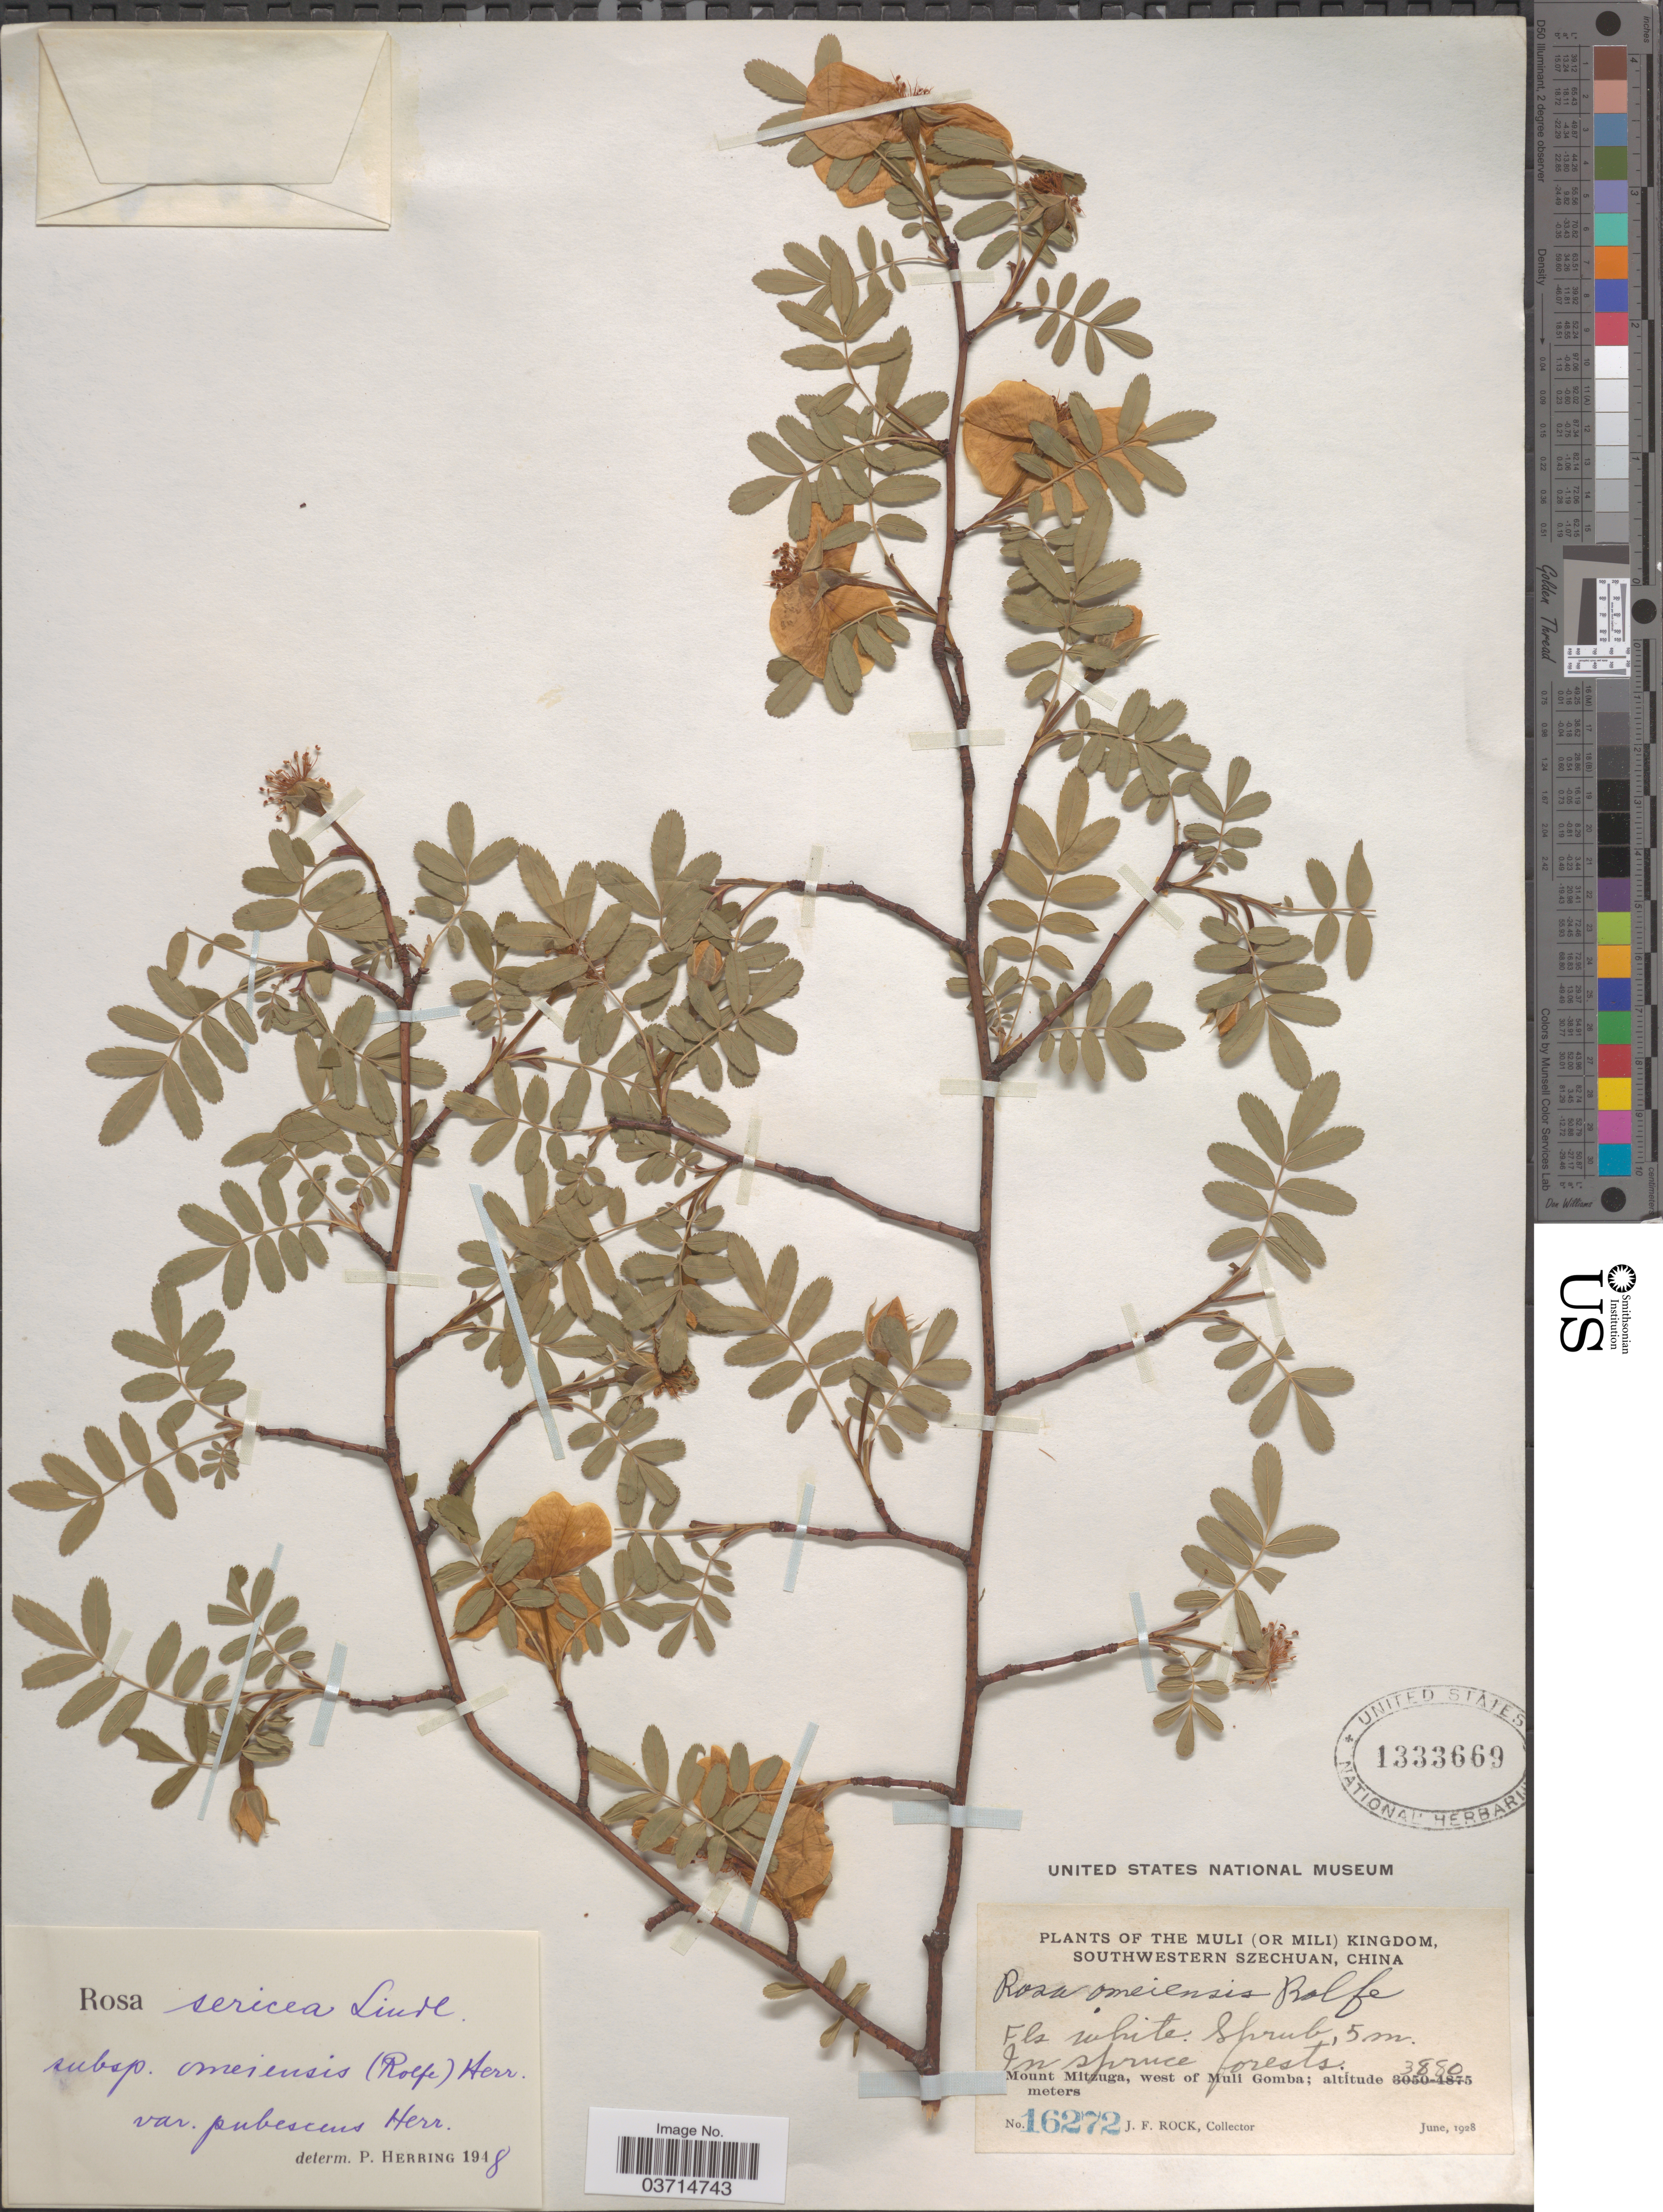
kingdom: Plantae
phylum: Tracheophyta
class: Magnoliopsida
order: Rosales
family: Rosaceae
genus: Rosa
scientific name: Rosa omeiensis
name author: Rolfe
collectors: J. Rock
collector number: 16272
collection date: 1928-06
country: China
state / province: Sichuan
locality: Muli (or Mili) Kingdom. Southwestern Szechuan. Mount Mitzuga, west of Muli Gomba.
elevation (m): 3880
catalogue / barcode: US 1333669